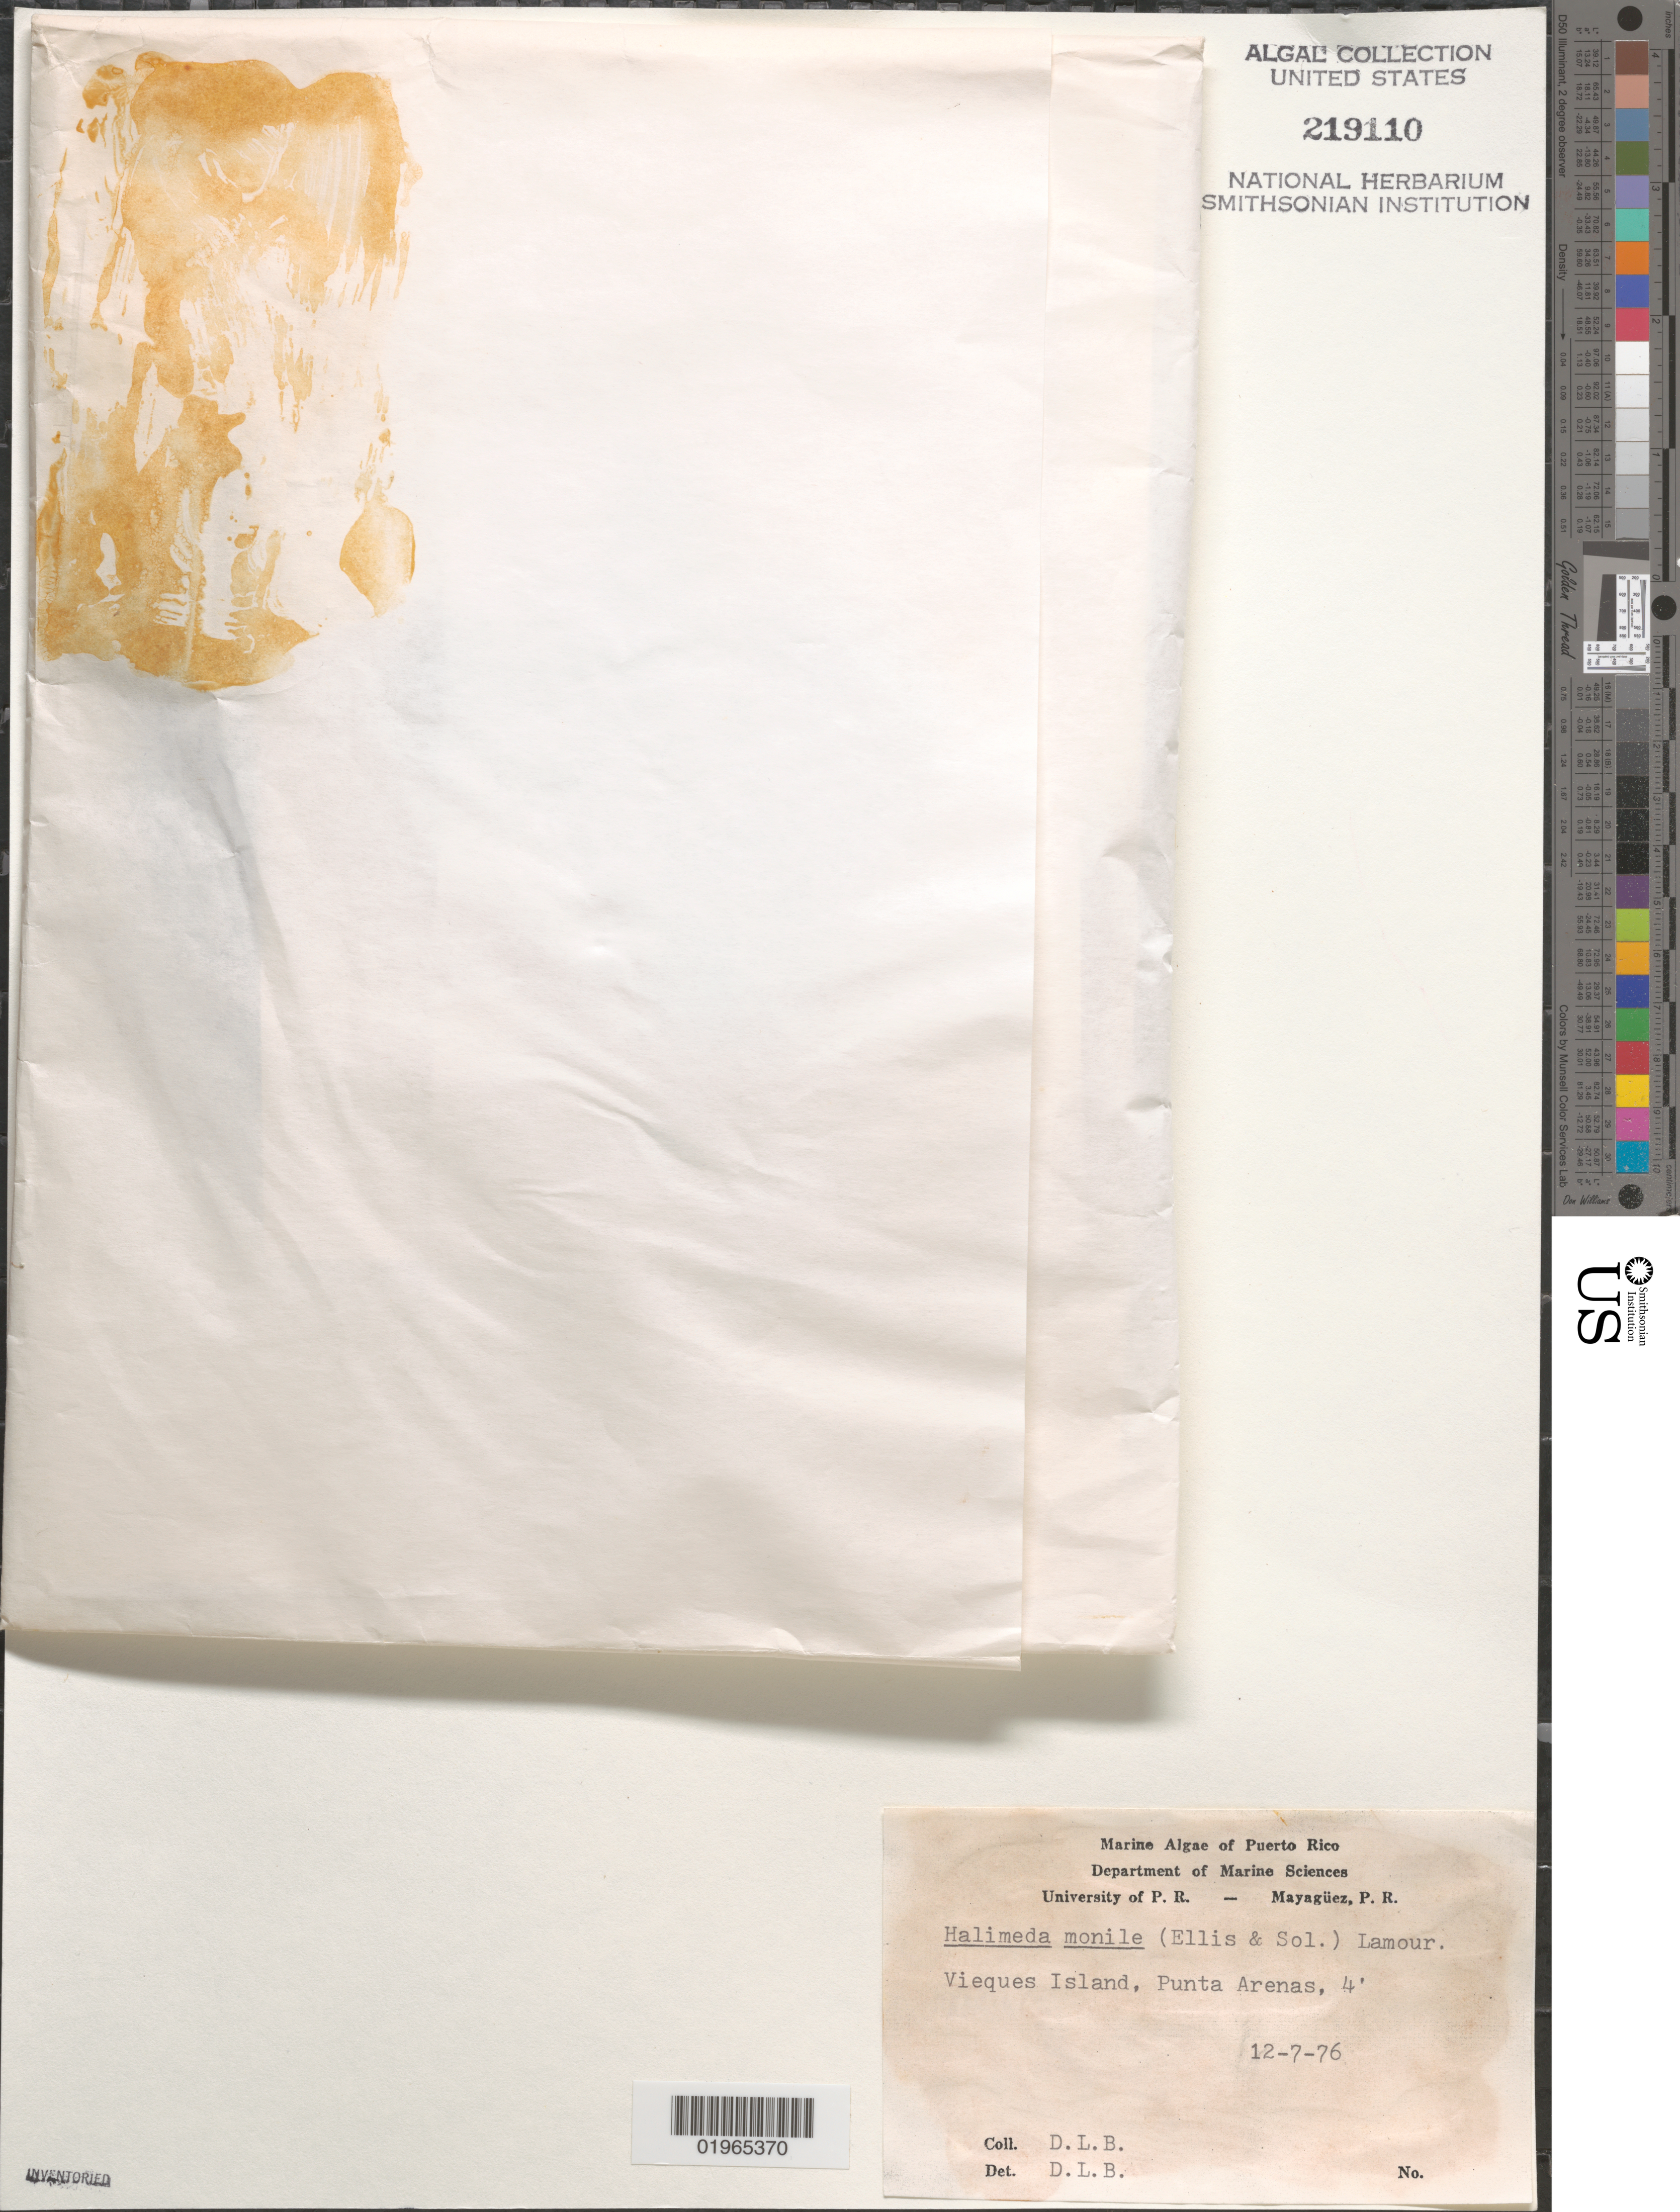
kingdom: Plantae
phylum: Chlorophyta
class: Ulvophyceae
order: Bryopsidales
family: Halimedaceae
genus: Halimeda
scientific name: Halimeda monile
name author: (J. Ellis & Sol.) J.V.Lamouroux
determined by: Ballantine, D. L.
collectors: D.L. Ballantine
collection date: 1976-12-07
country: Puerto Rico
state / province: Mayagüez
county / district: Punta Arenas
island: Vieques Island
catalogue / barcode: US 219110